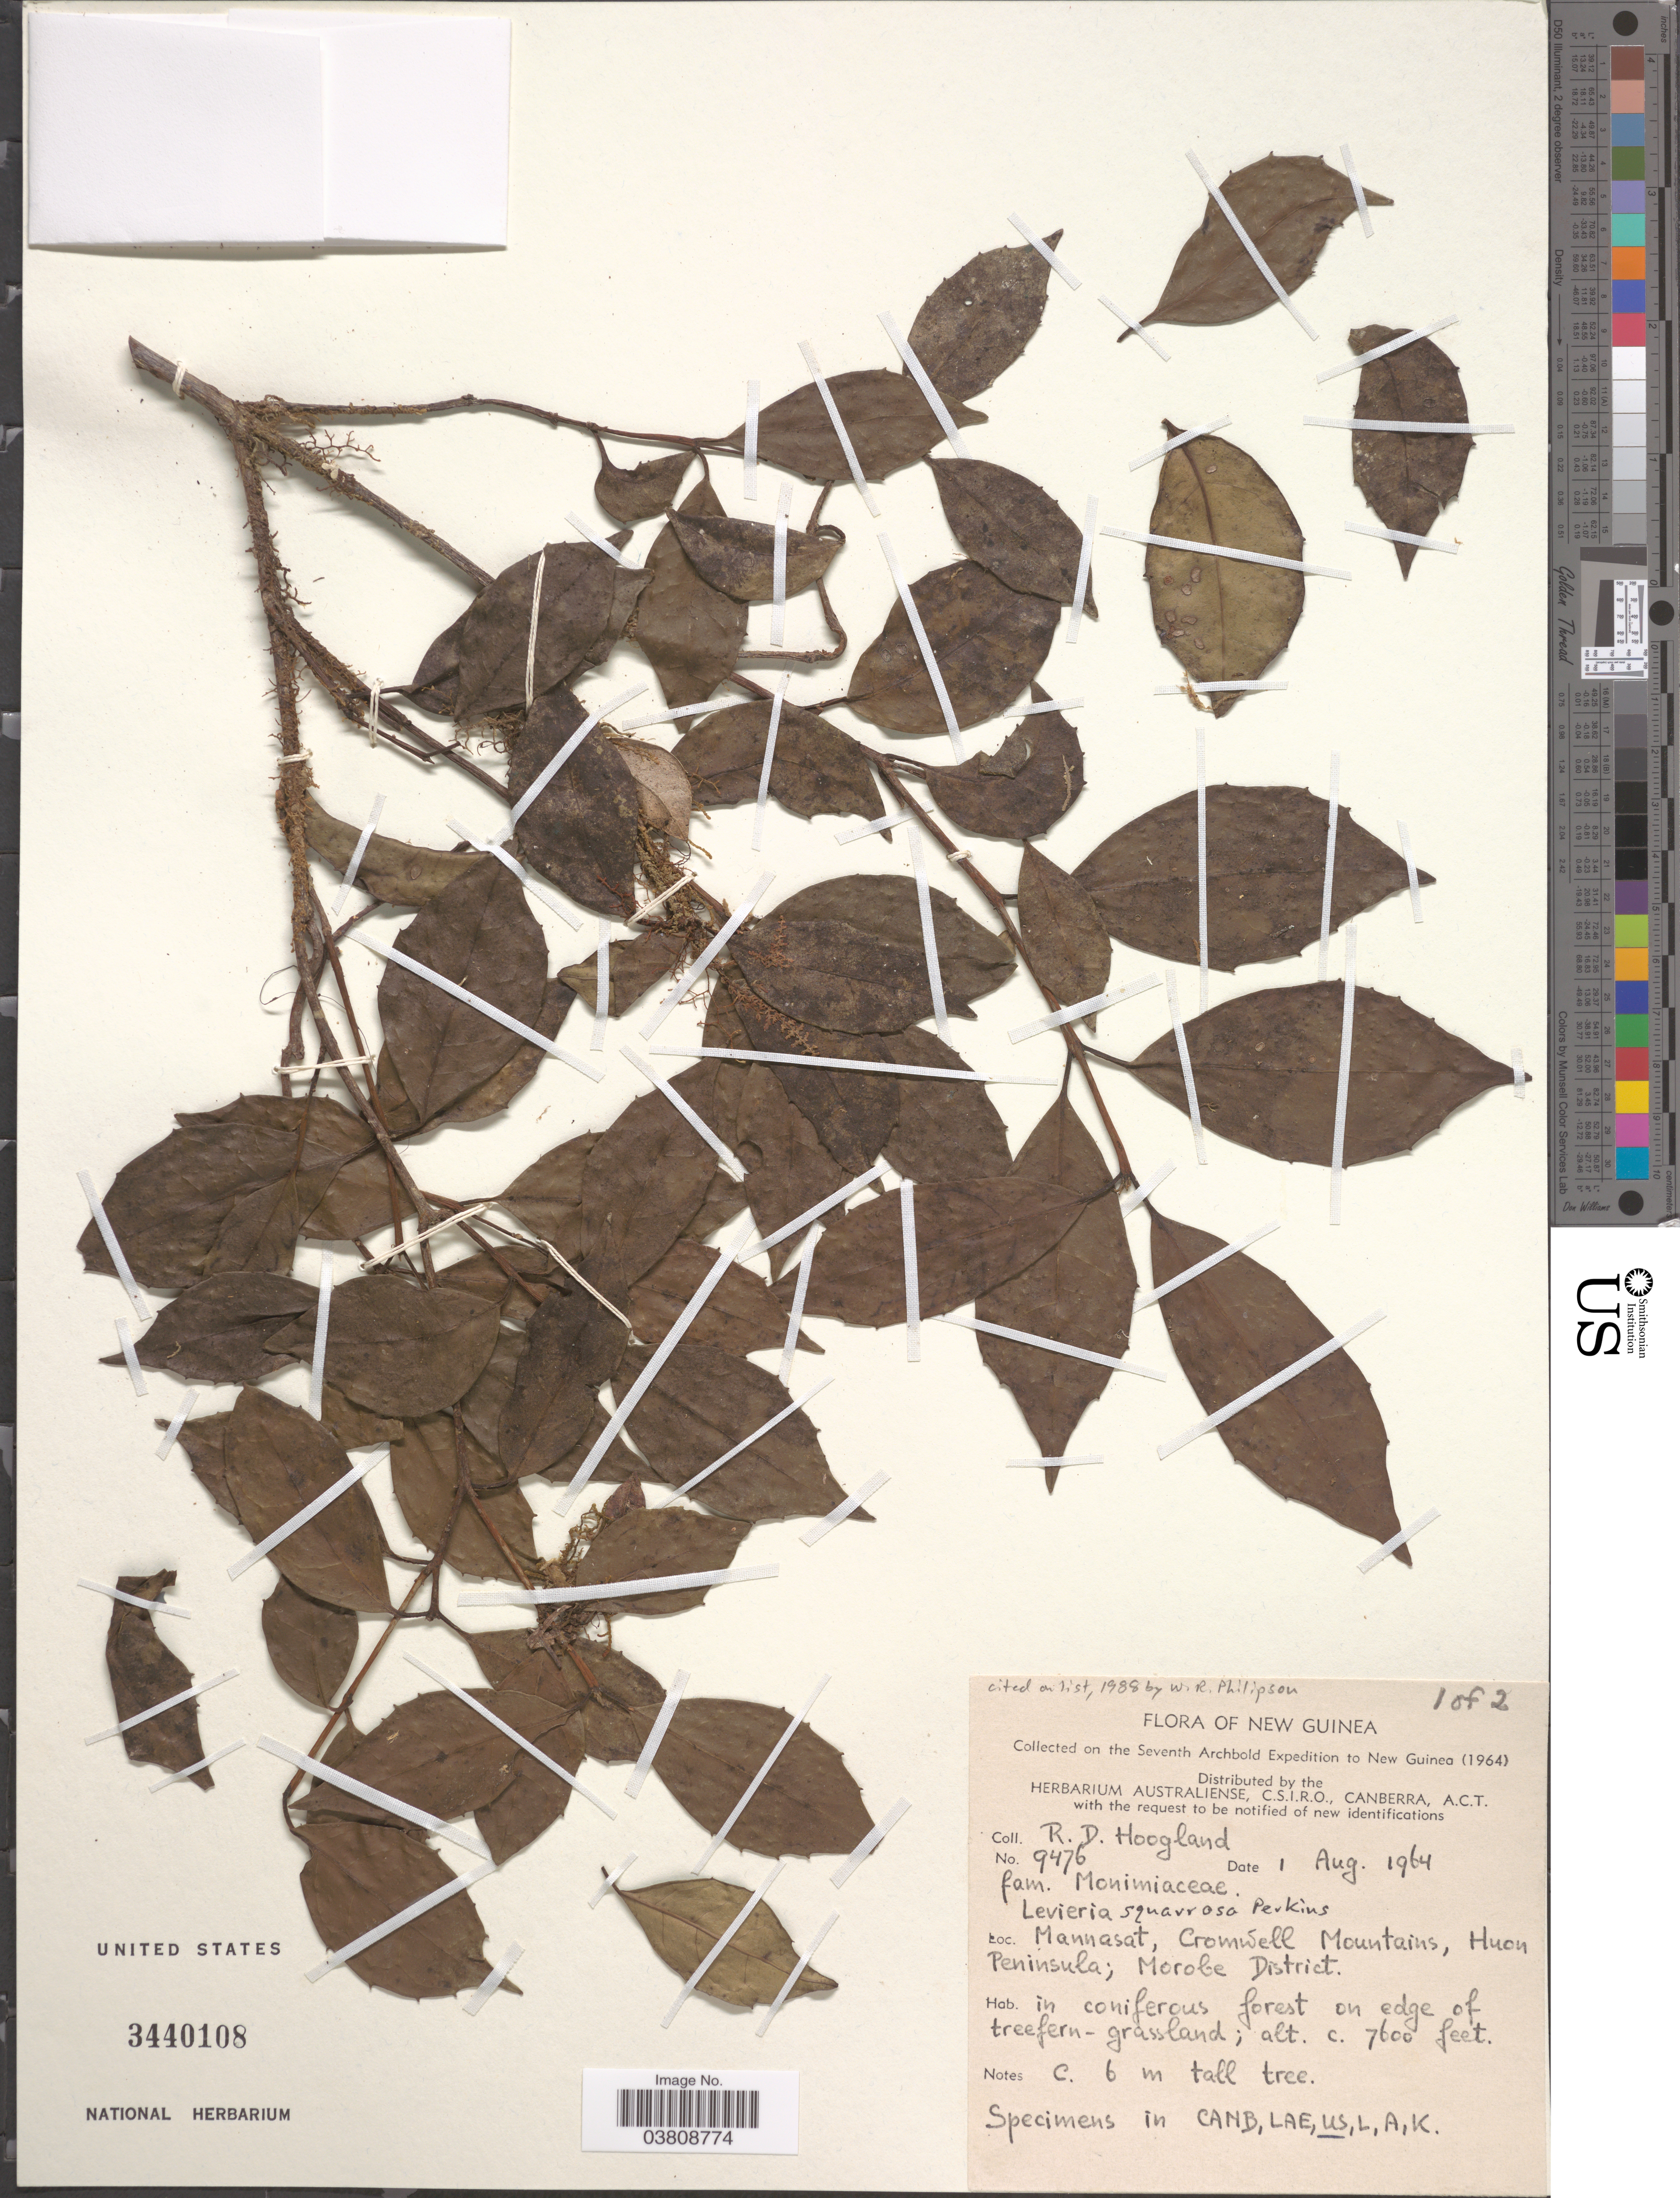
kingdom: Plantae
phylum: Tracheophyta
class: Magnoliopsida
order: Laurales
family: Monimiaceae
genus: Levieria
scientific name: Levieria squarrosa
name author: Perkins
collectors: R. D. Hoogland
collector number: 9476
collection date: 1964-08-01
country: Papua New Guinea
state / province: Morobe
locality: New Guinea. Mannasat, Cromwell Mountains, Huon Peninsula; Morobe District.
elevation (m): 2316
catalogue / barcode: US 3440108